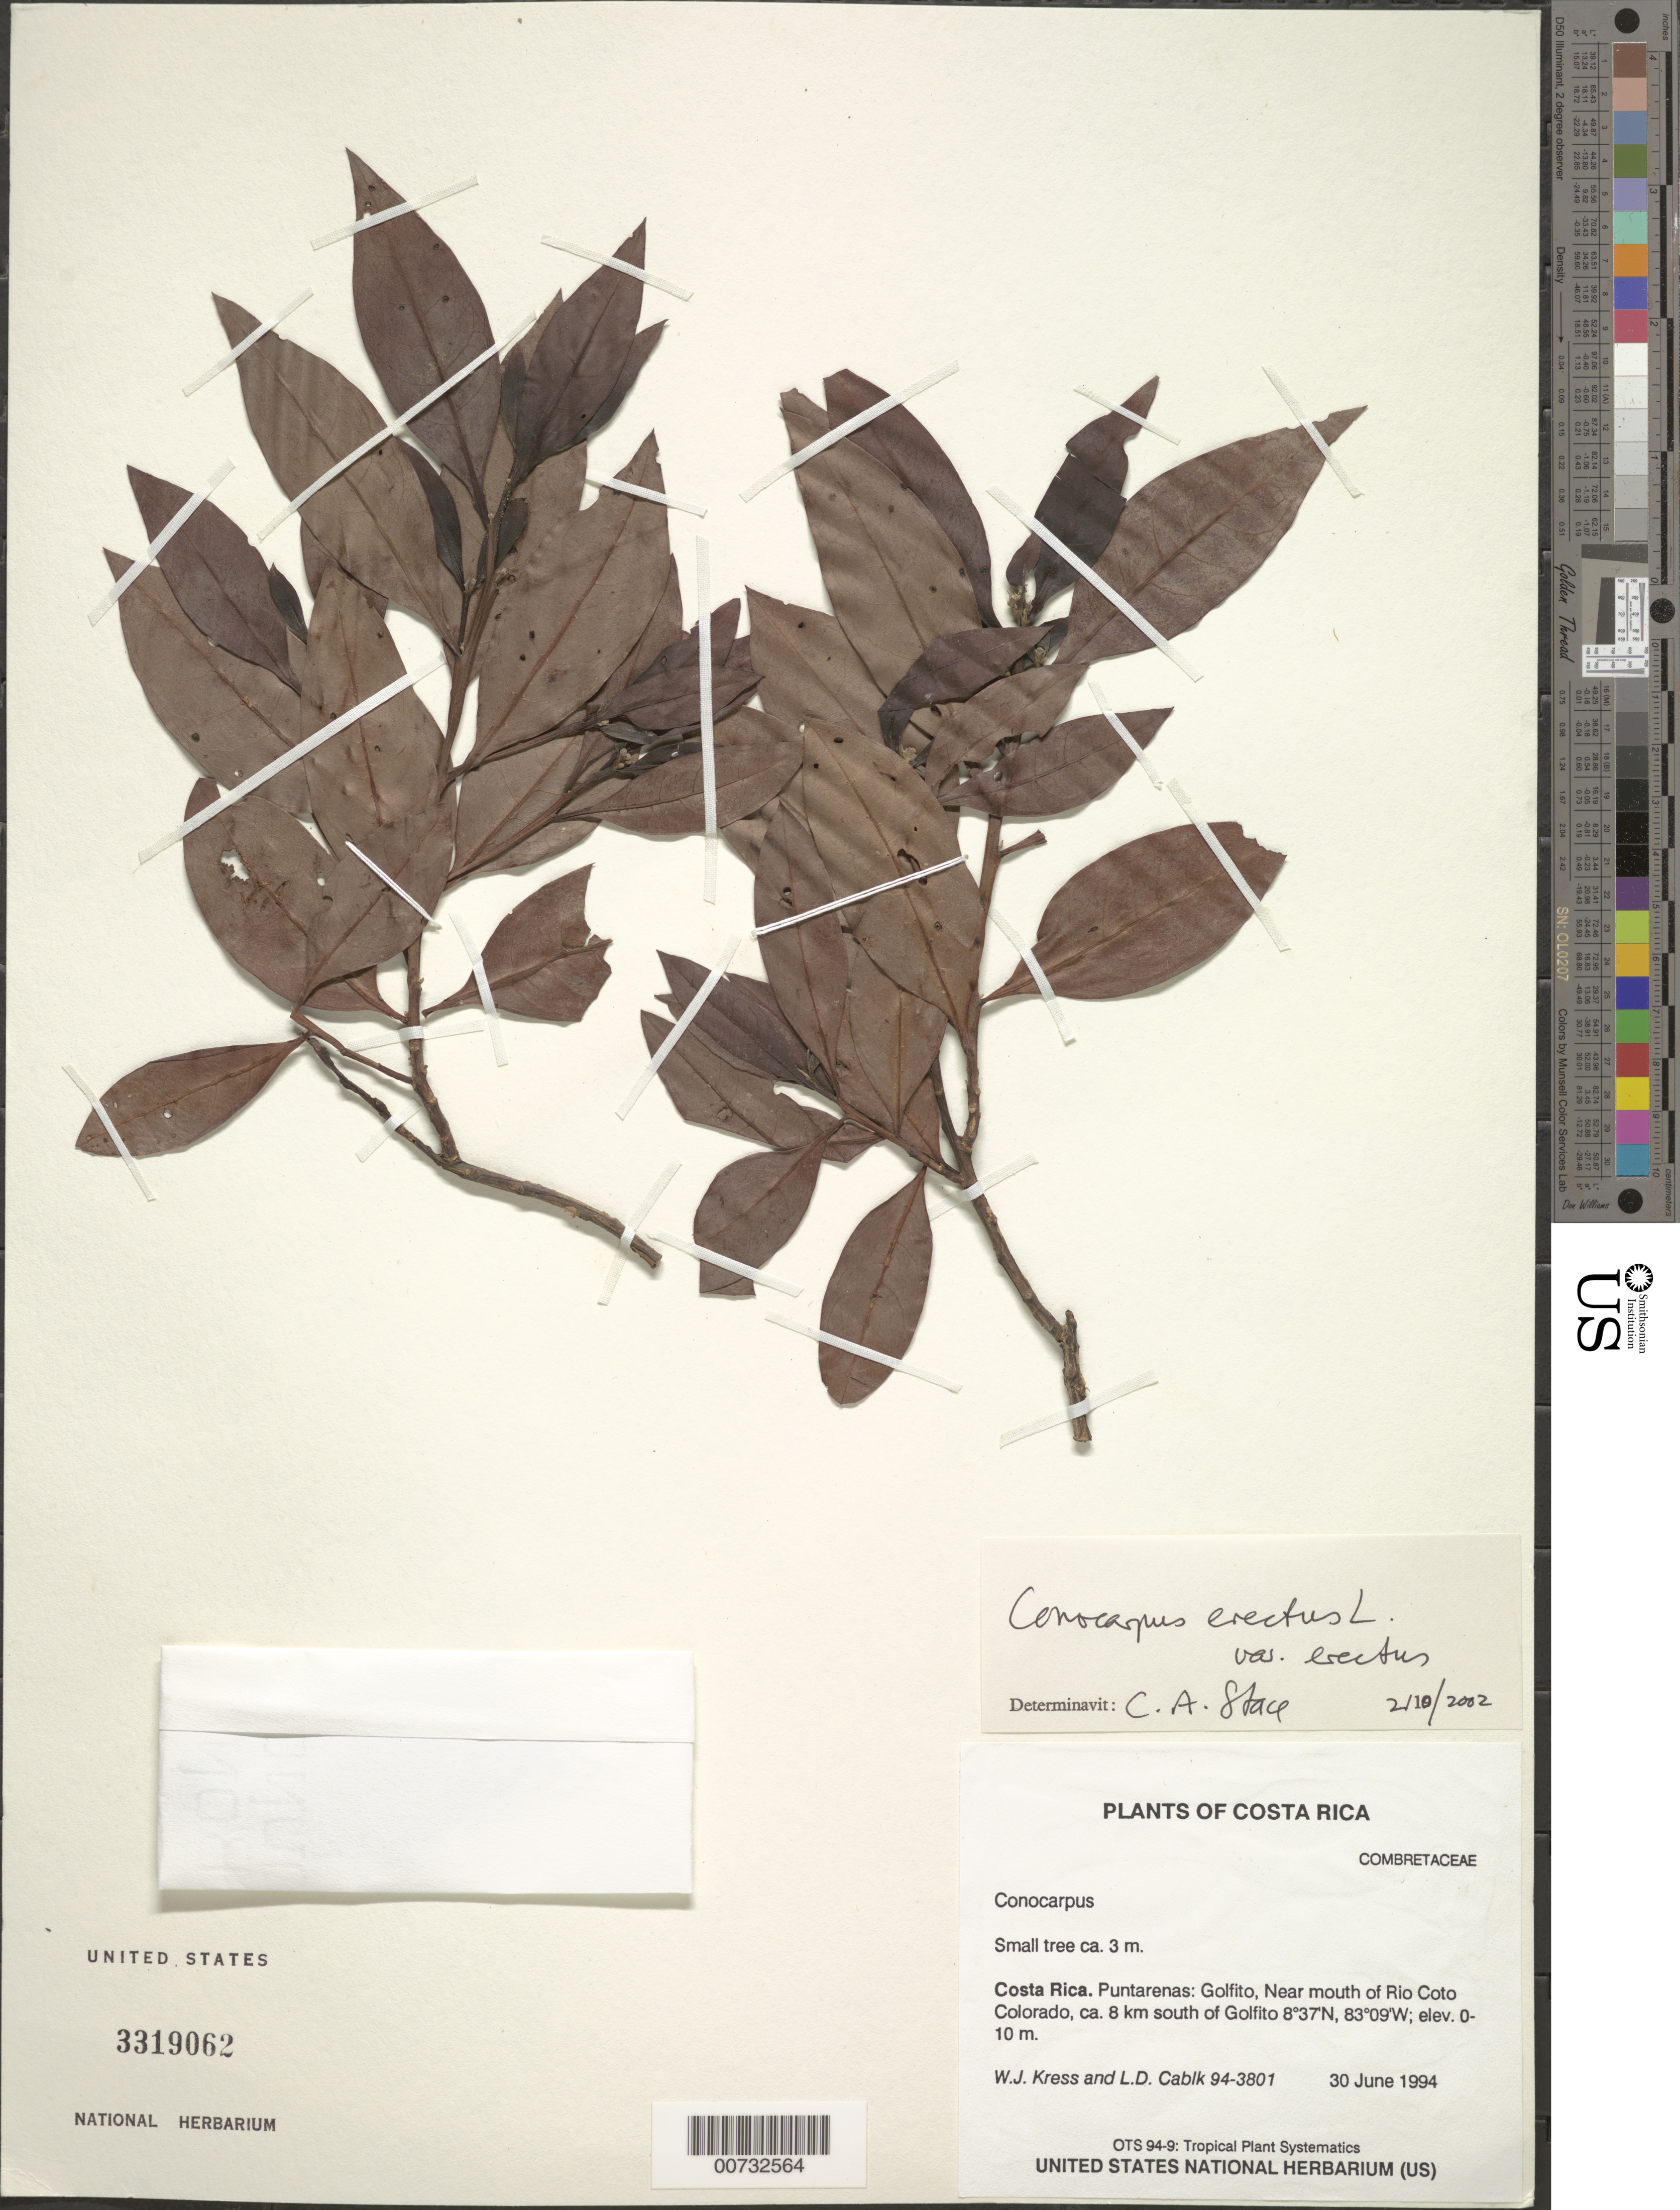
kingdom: Plantae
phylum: Tracheophyta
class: Magnoliopsida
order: Myrtales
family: Combretaceae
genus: Conocarpus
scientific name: Conocarpus erectus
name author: L.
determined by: Stace, C. A.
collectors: W. J. Kress & L. D. Cabik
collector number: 94-3801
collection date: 1994-06-30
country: Costa Rica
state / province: Puntarenas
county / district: Golfito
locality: Near mouth of Rio Coto Colorado, ca. 8 km south of Golfito.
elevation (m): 0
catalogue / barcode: US 3319062